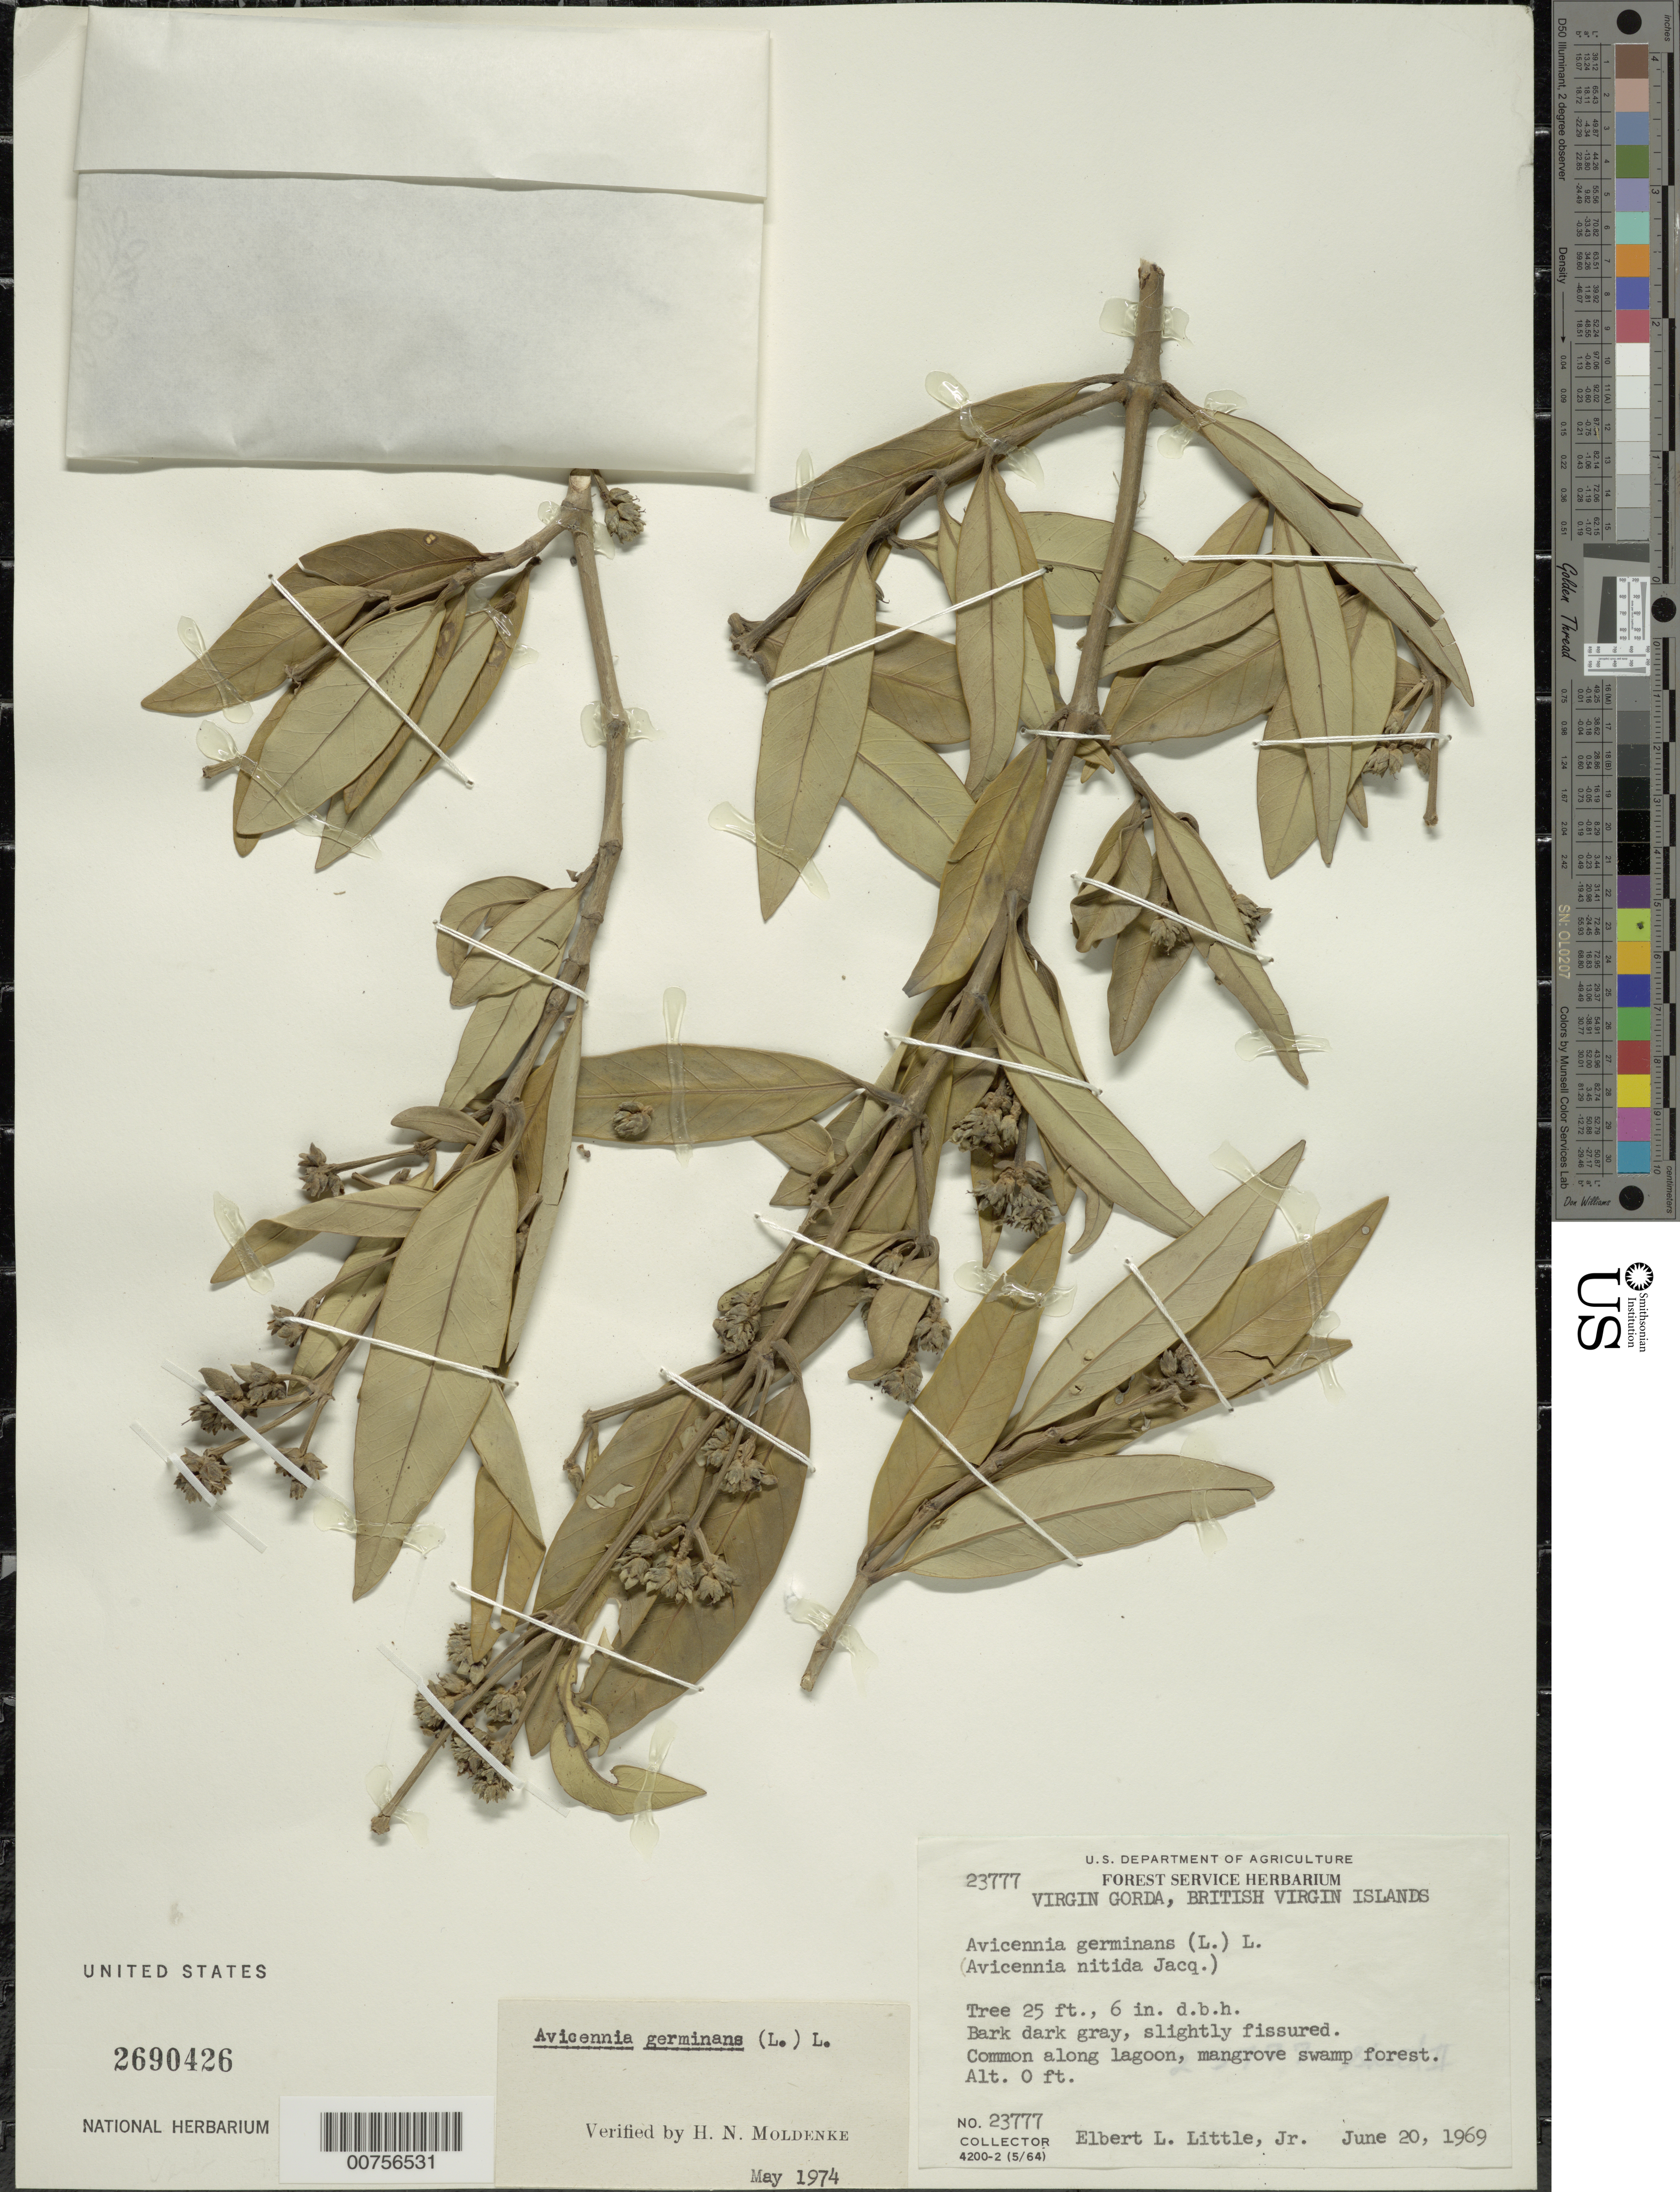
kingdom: Plantae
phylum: Tracheophyta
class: Magnoliopsida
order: Lamiales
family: Acanthaceae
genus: Avicennia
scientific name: Avicennia germinans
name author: (L.) L.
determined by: Moldenke, H. N.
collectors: E. L. Little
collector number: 23777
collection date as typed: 20 Jun 1969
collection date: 1969-06-20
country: British Virgin Islands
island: Virgin Gorda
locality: Along lagoon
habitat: Mangrove swamp forest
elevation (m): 0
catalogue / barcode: US 2690426